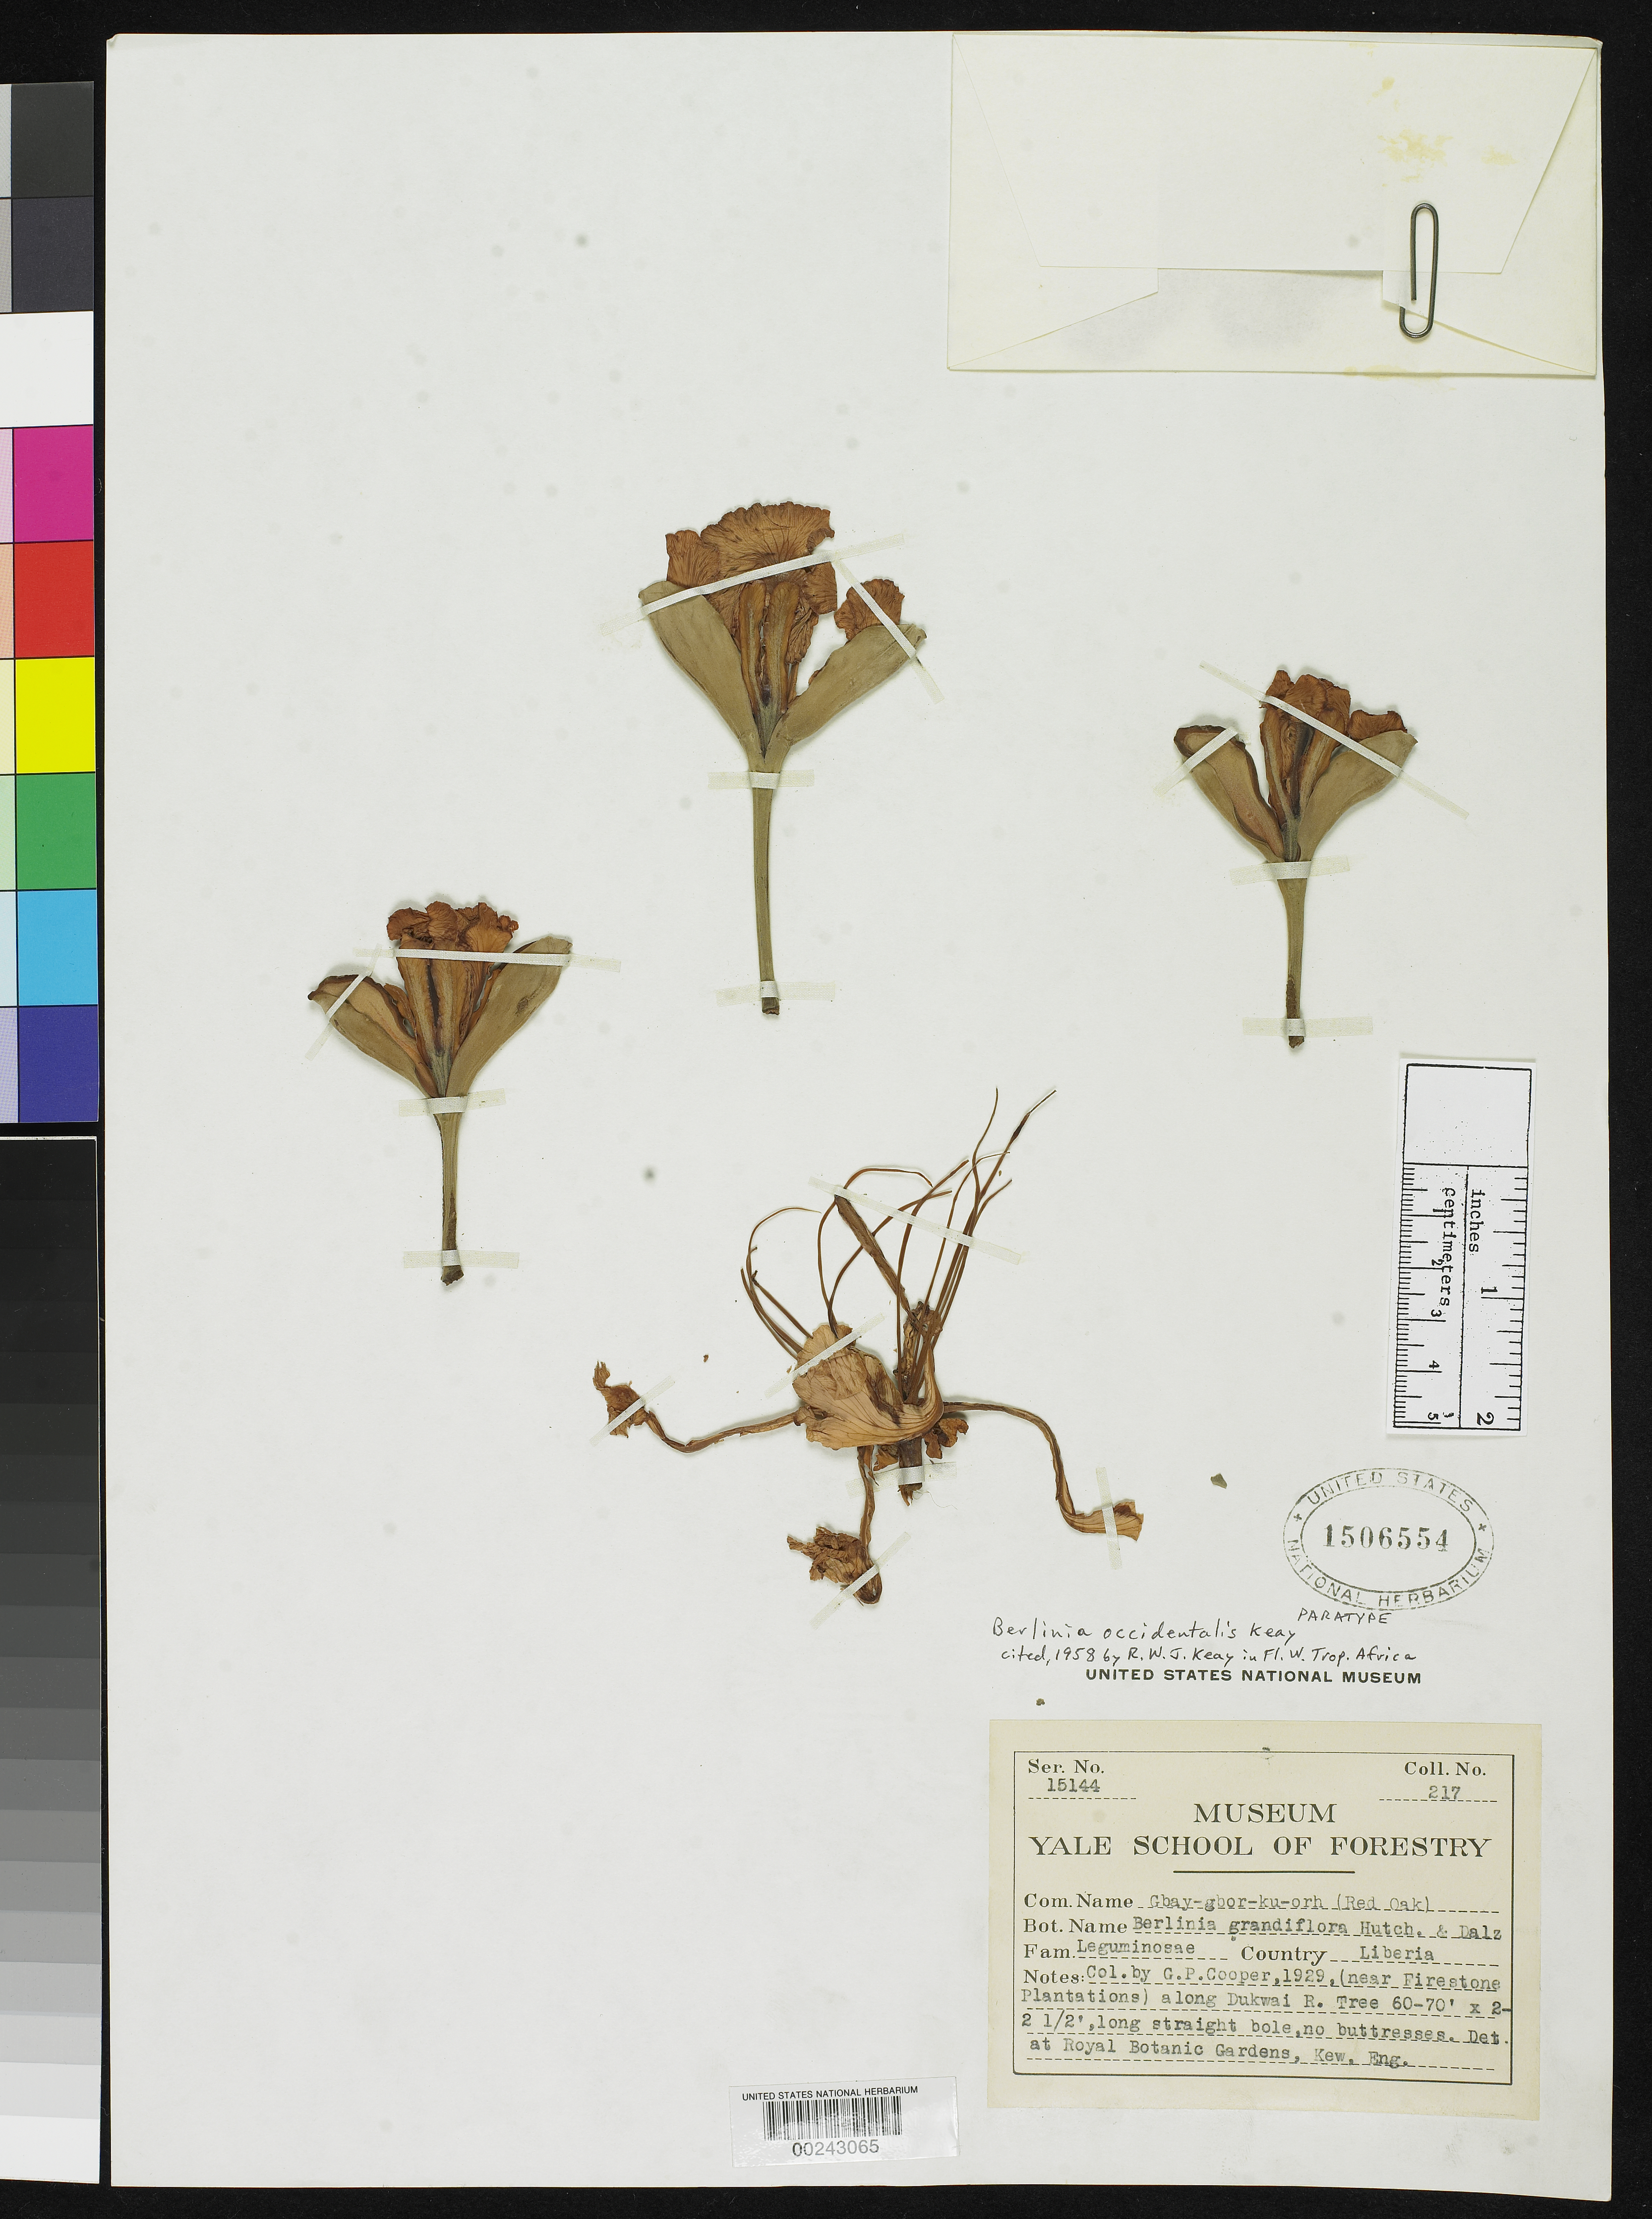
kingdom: Plantae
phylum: Tracheophyta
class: Magnoliopsida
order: Fabales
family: Fabaceae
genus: Berlinia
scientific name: Berlinia occidentalis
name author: Keay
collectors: G. Cooper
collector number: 217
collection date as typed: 1929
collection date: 1929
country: Liberia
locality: Near firestone plantations along dukwai river.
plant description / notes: Paratype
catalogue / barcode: US 1506554